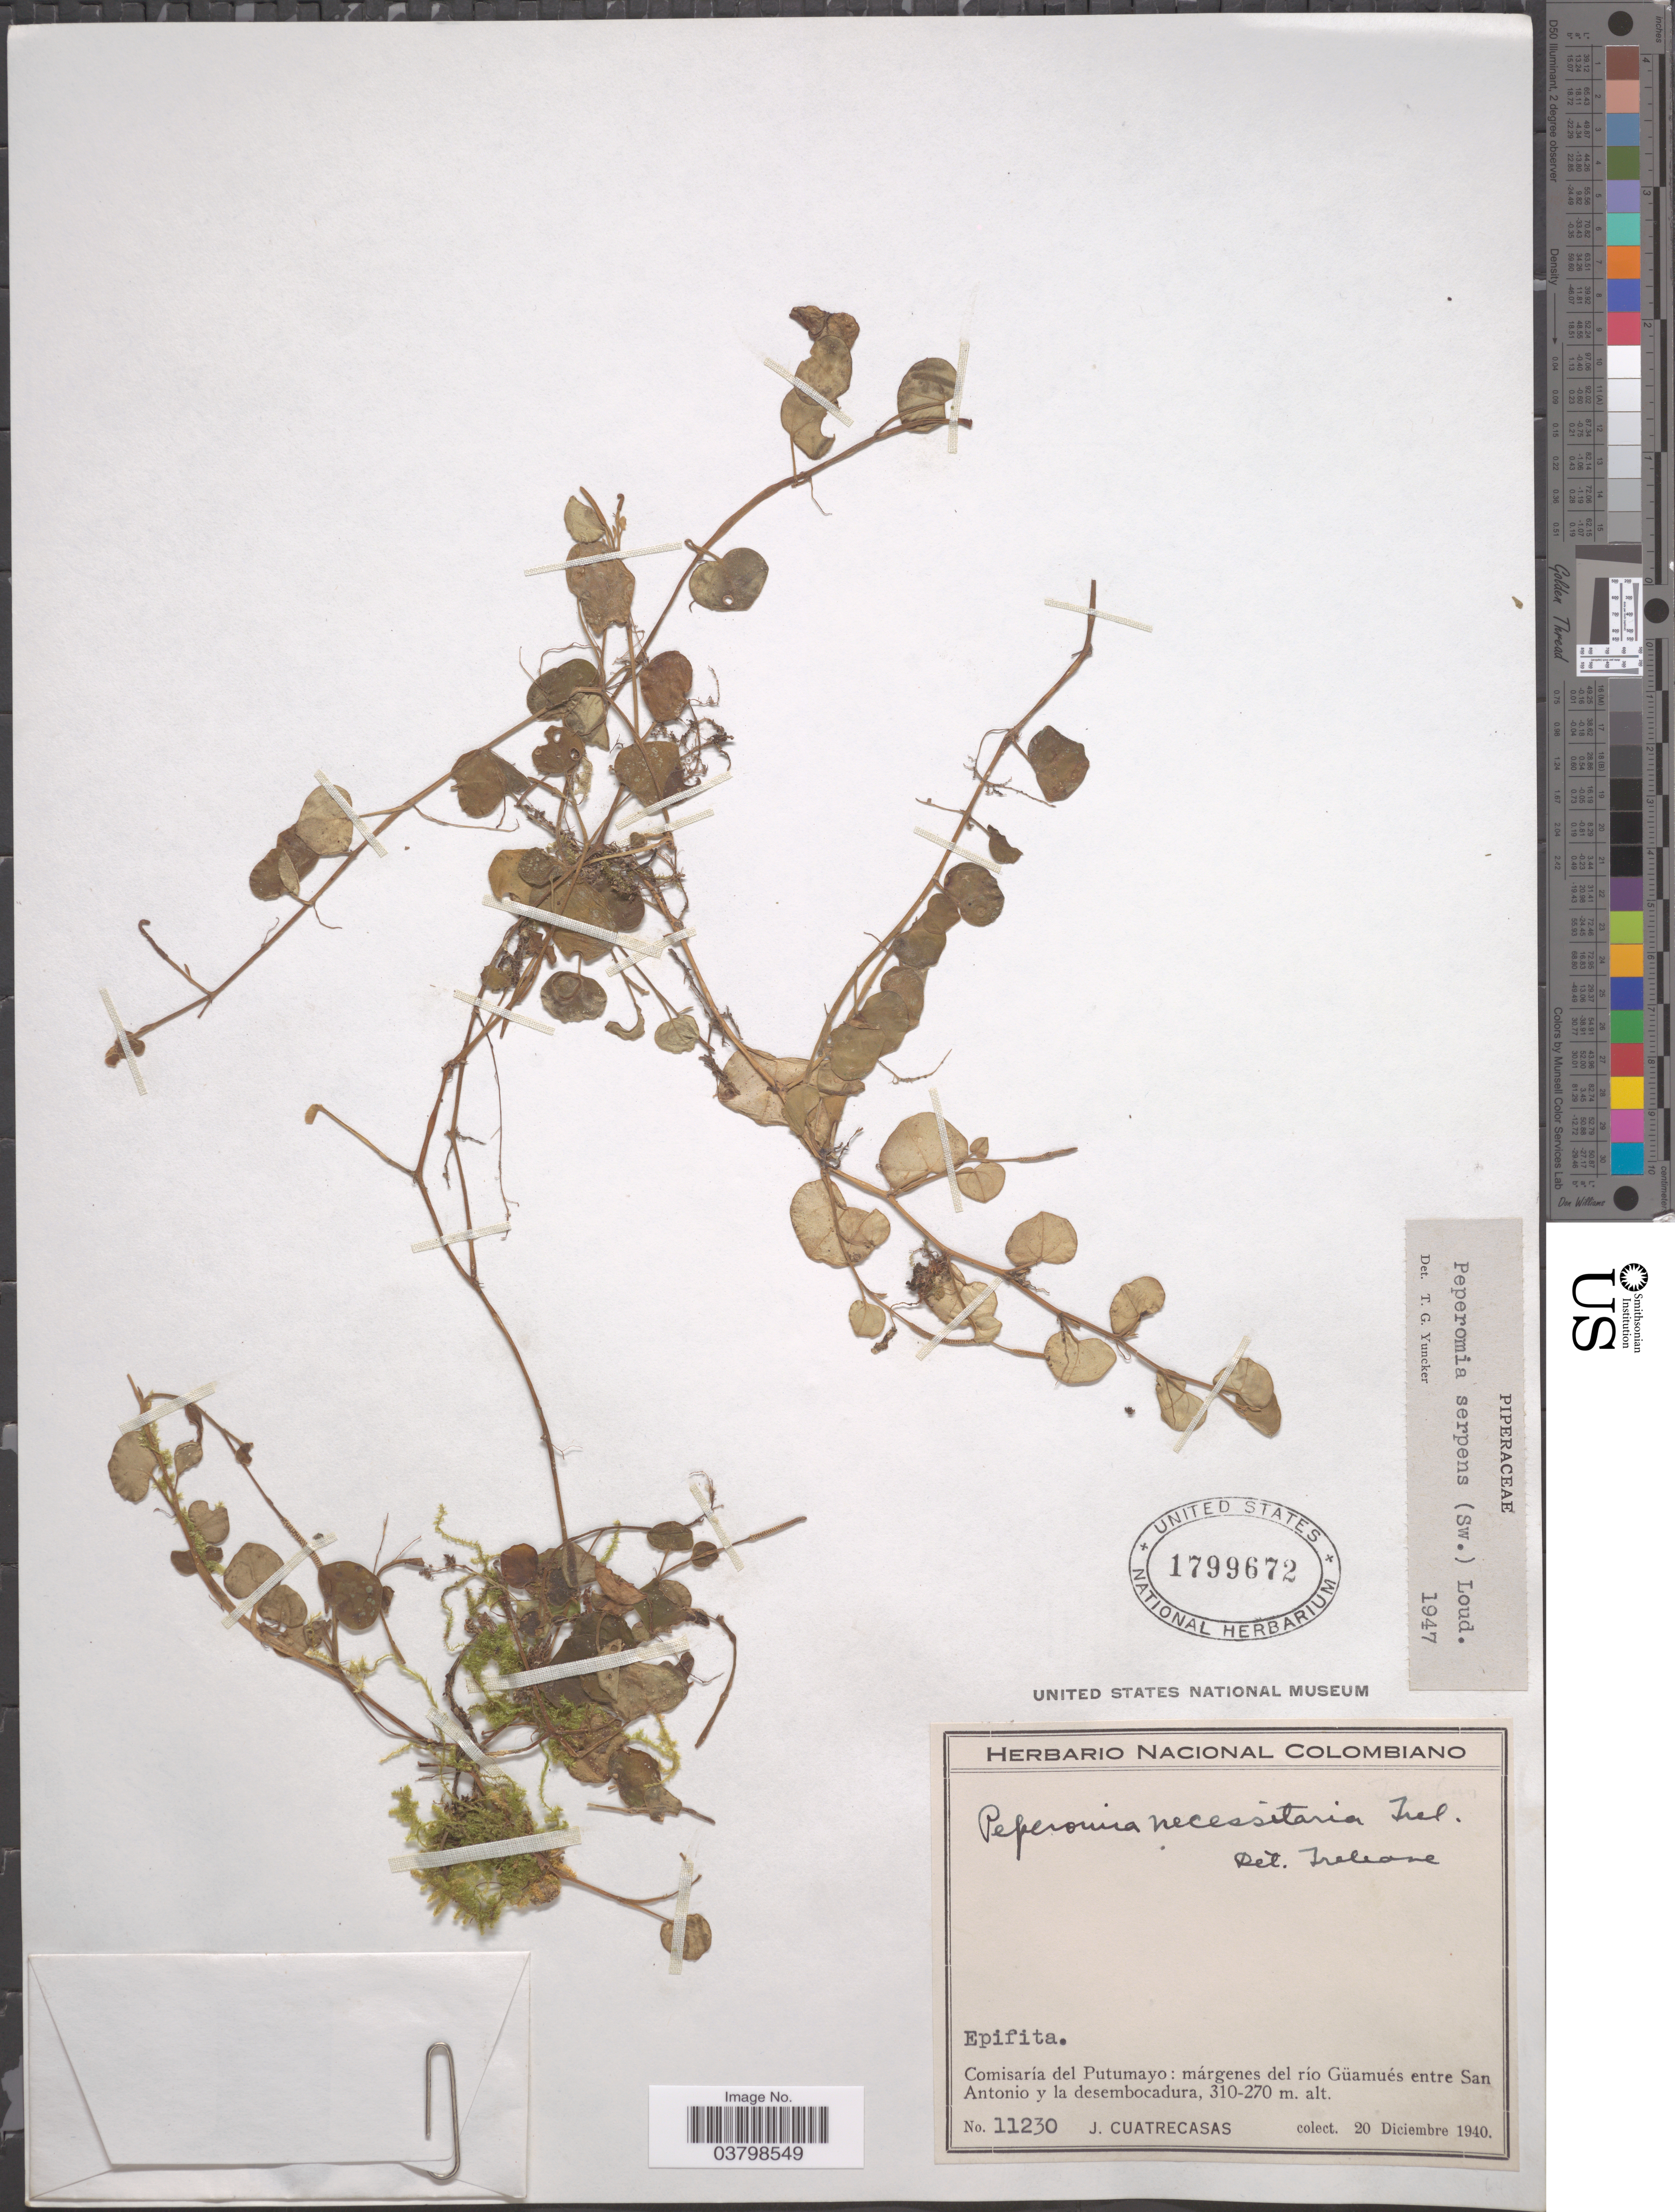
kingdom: Plantae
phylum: Tracheophyta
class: Magnoliopsida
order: Piperales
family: Piperaceae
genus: Peperomia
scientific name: Peperomia serpens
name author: (Sw.) Loudon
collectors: J. Cuatrecasas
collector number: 11230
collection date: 1940-12-20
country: Colombia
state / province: Putumayo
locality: Comisaría del Putumayo: márgenes del río Güamués entre San Antonio y la desembocadura.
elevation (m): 270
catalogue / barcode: US 1799672